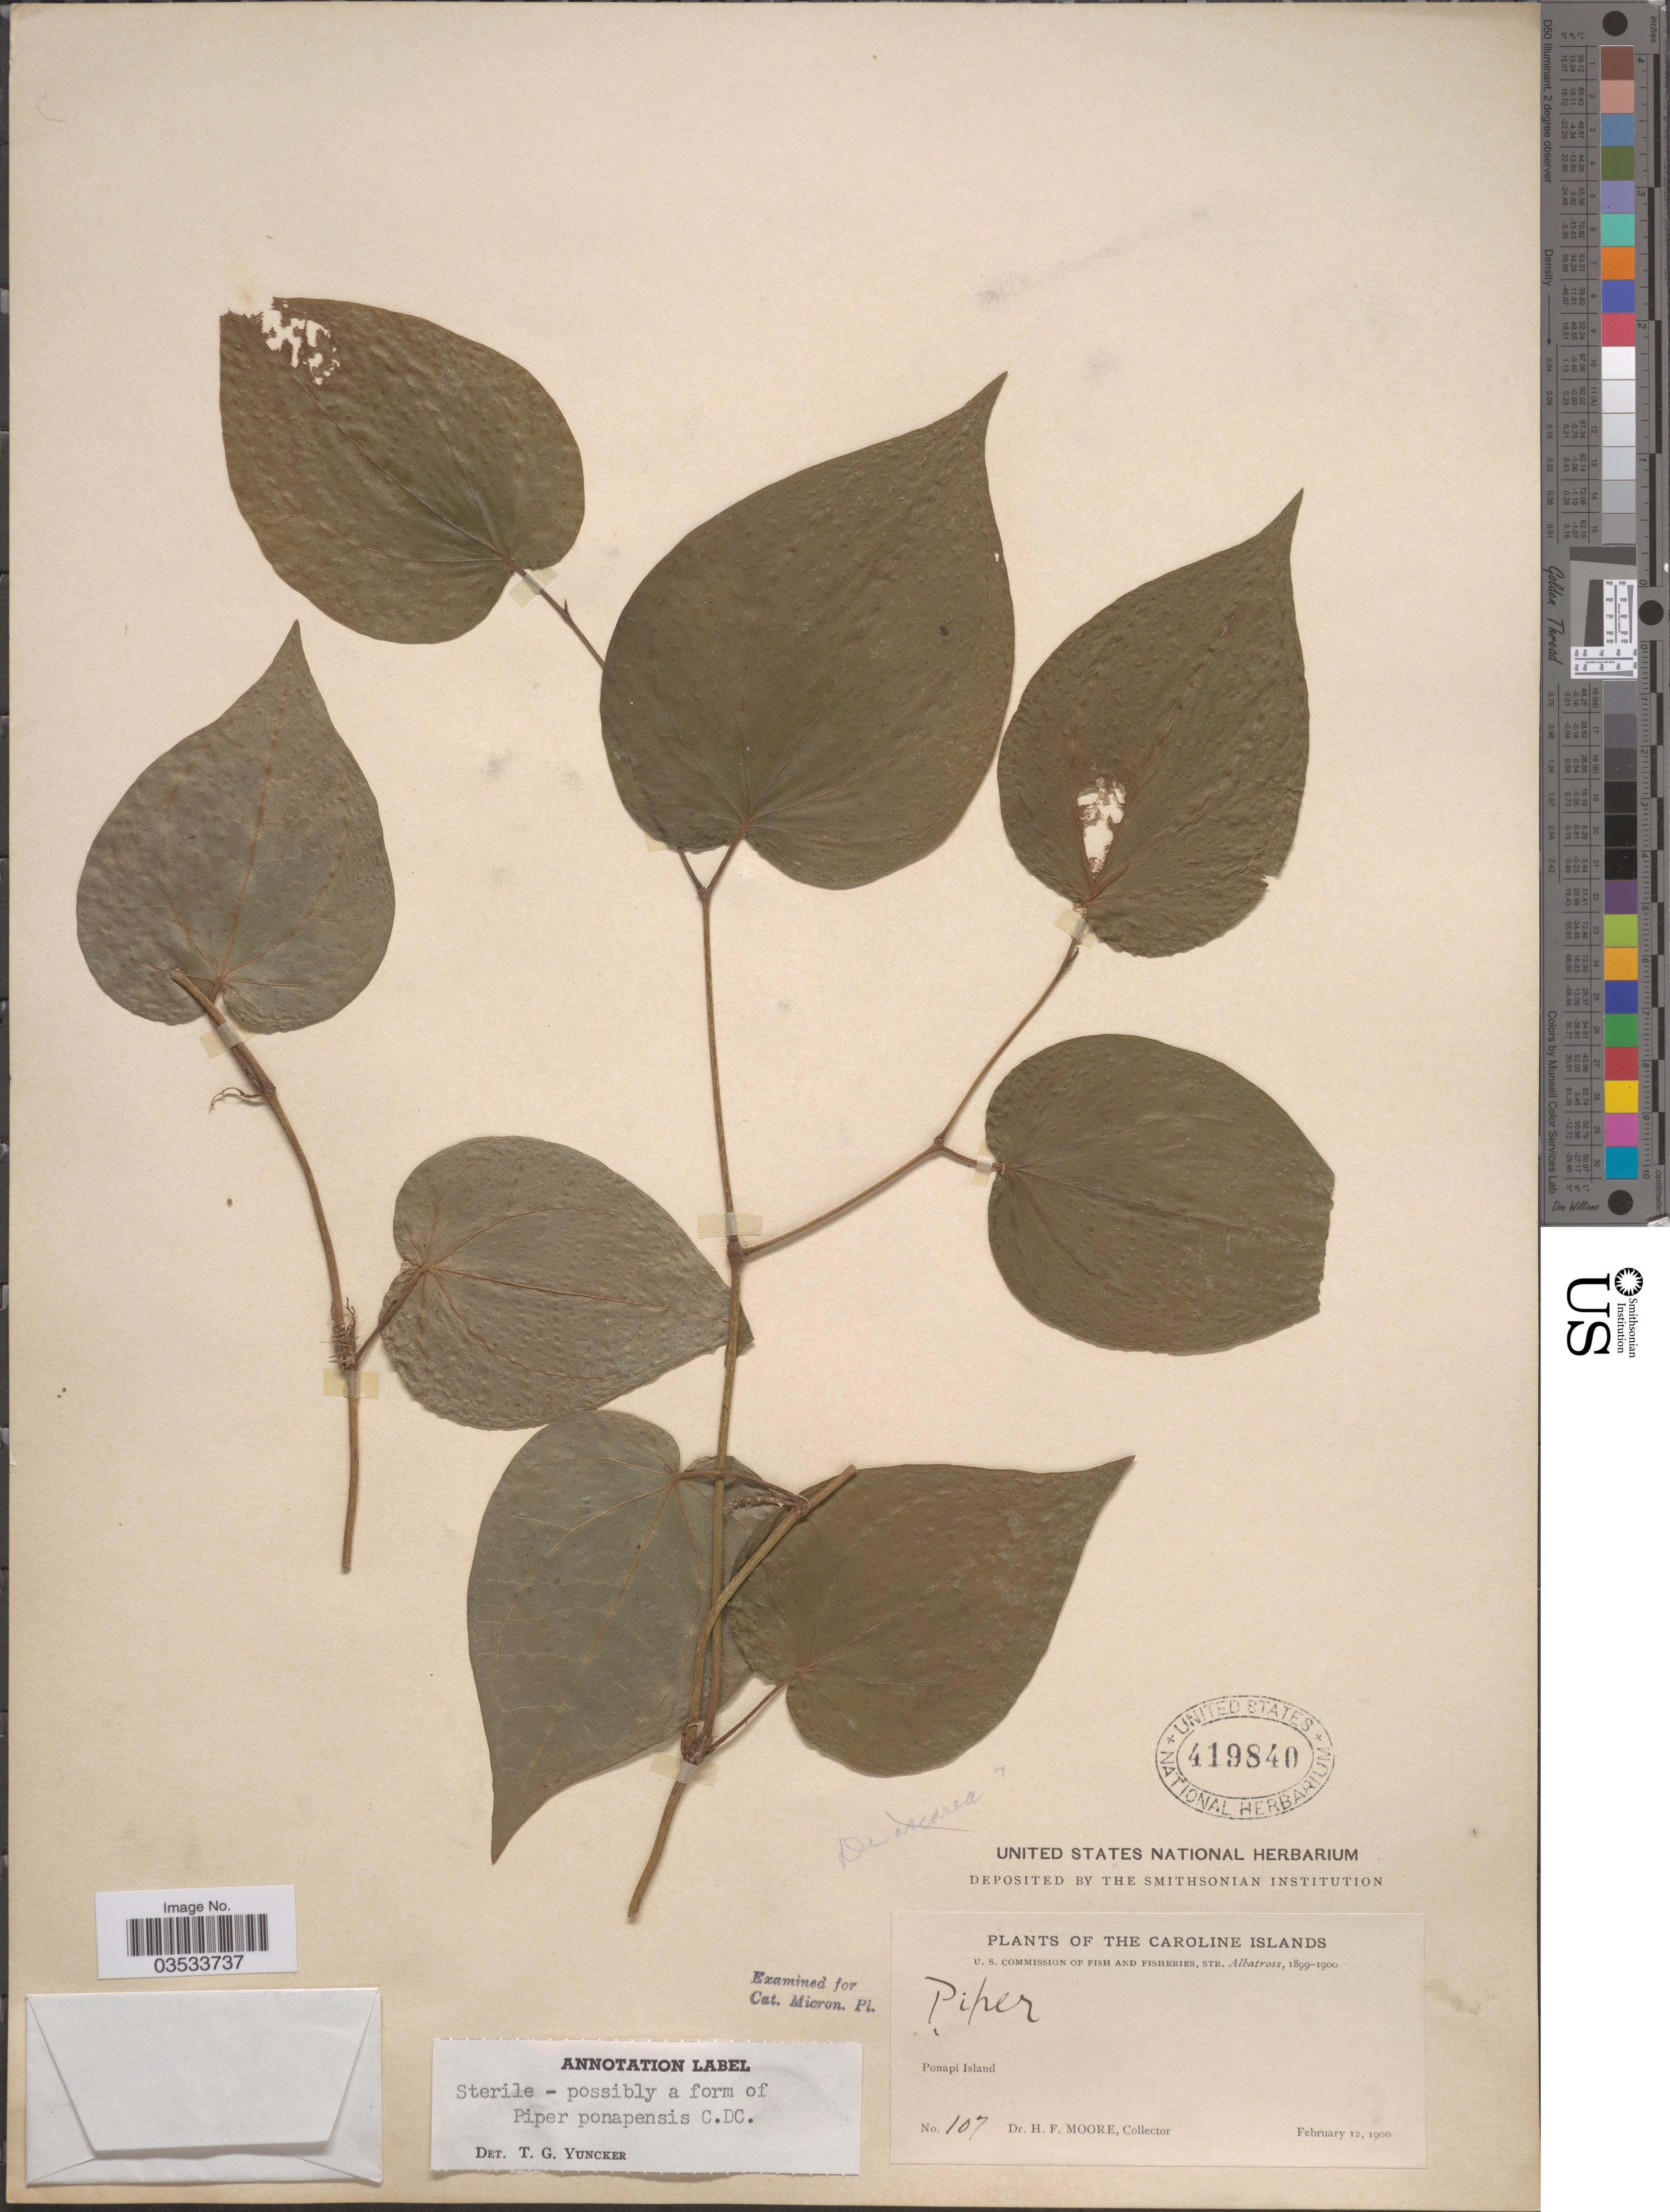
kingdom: Plantae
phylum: Tracheophyta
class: Magnoliopsida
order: Piperales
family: Piperaceae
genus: Piper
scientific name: Piper ponapense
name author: C. DC.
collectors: H. F. Moore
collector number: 107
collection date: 1900-02-12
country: Micronesia, Federated States of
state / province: Pohnpei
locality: Caroline Islands. Ponapi Island.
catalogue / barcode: US 419840